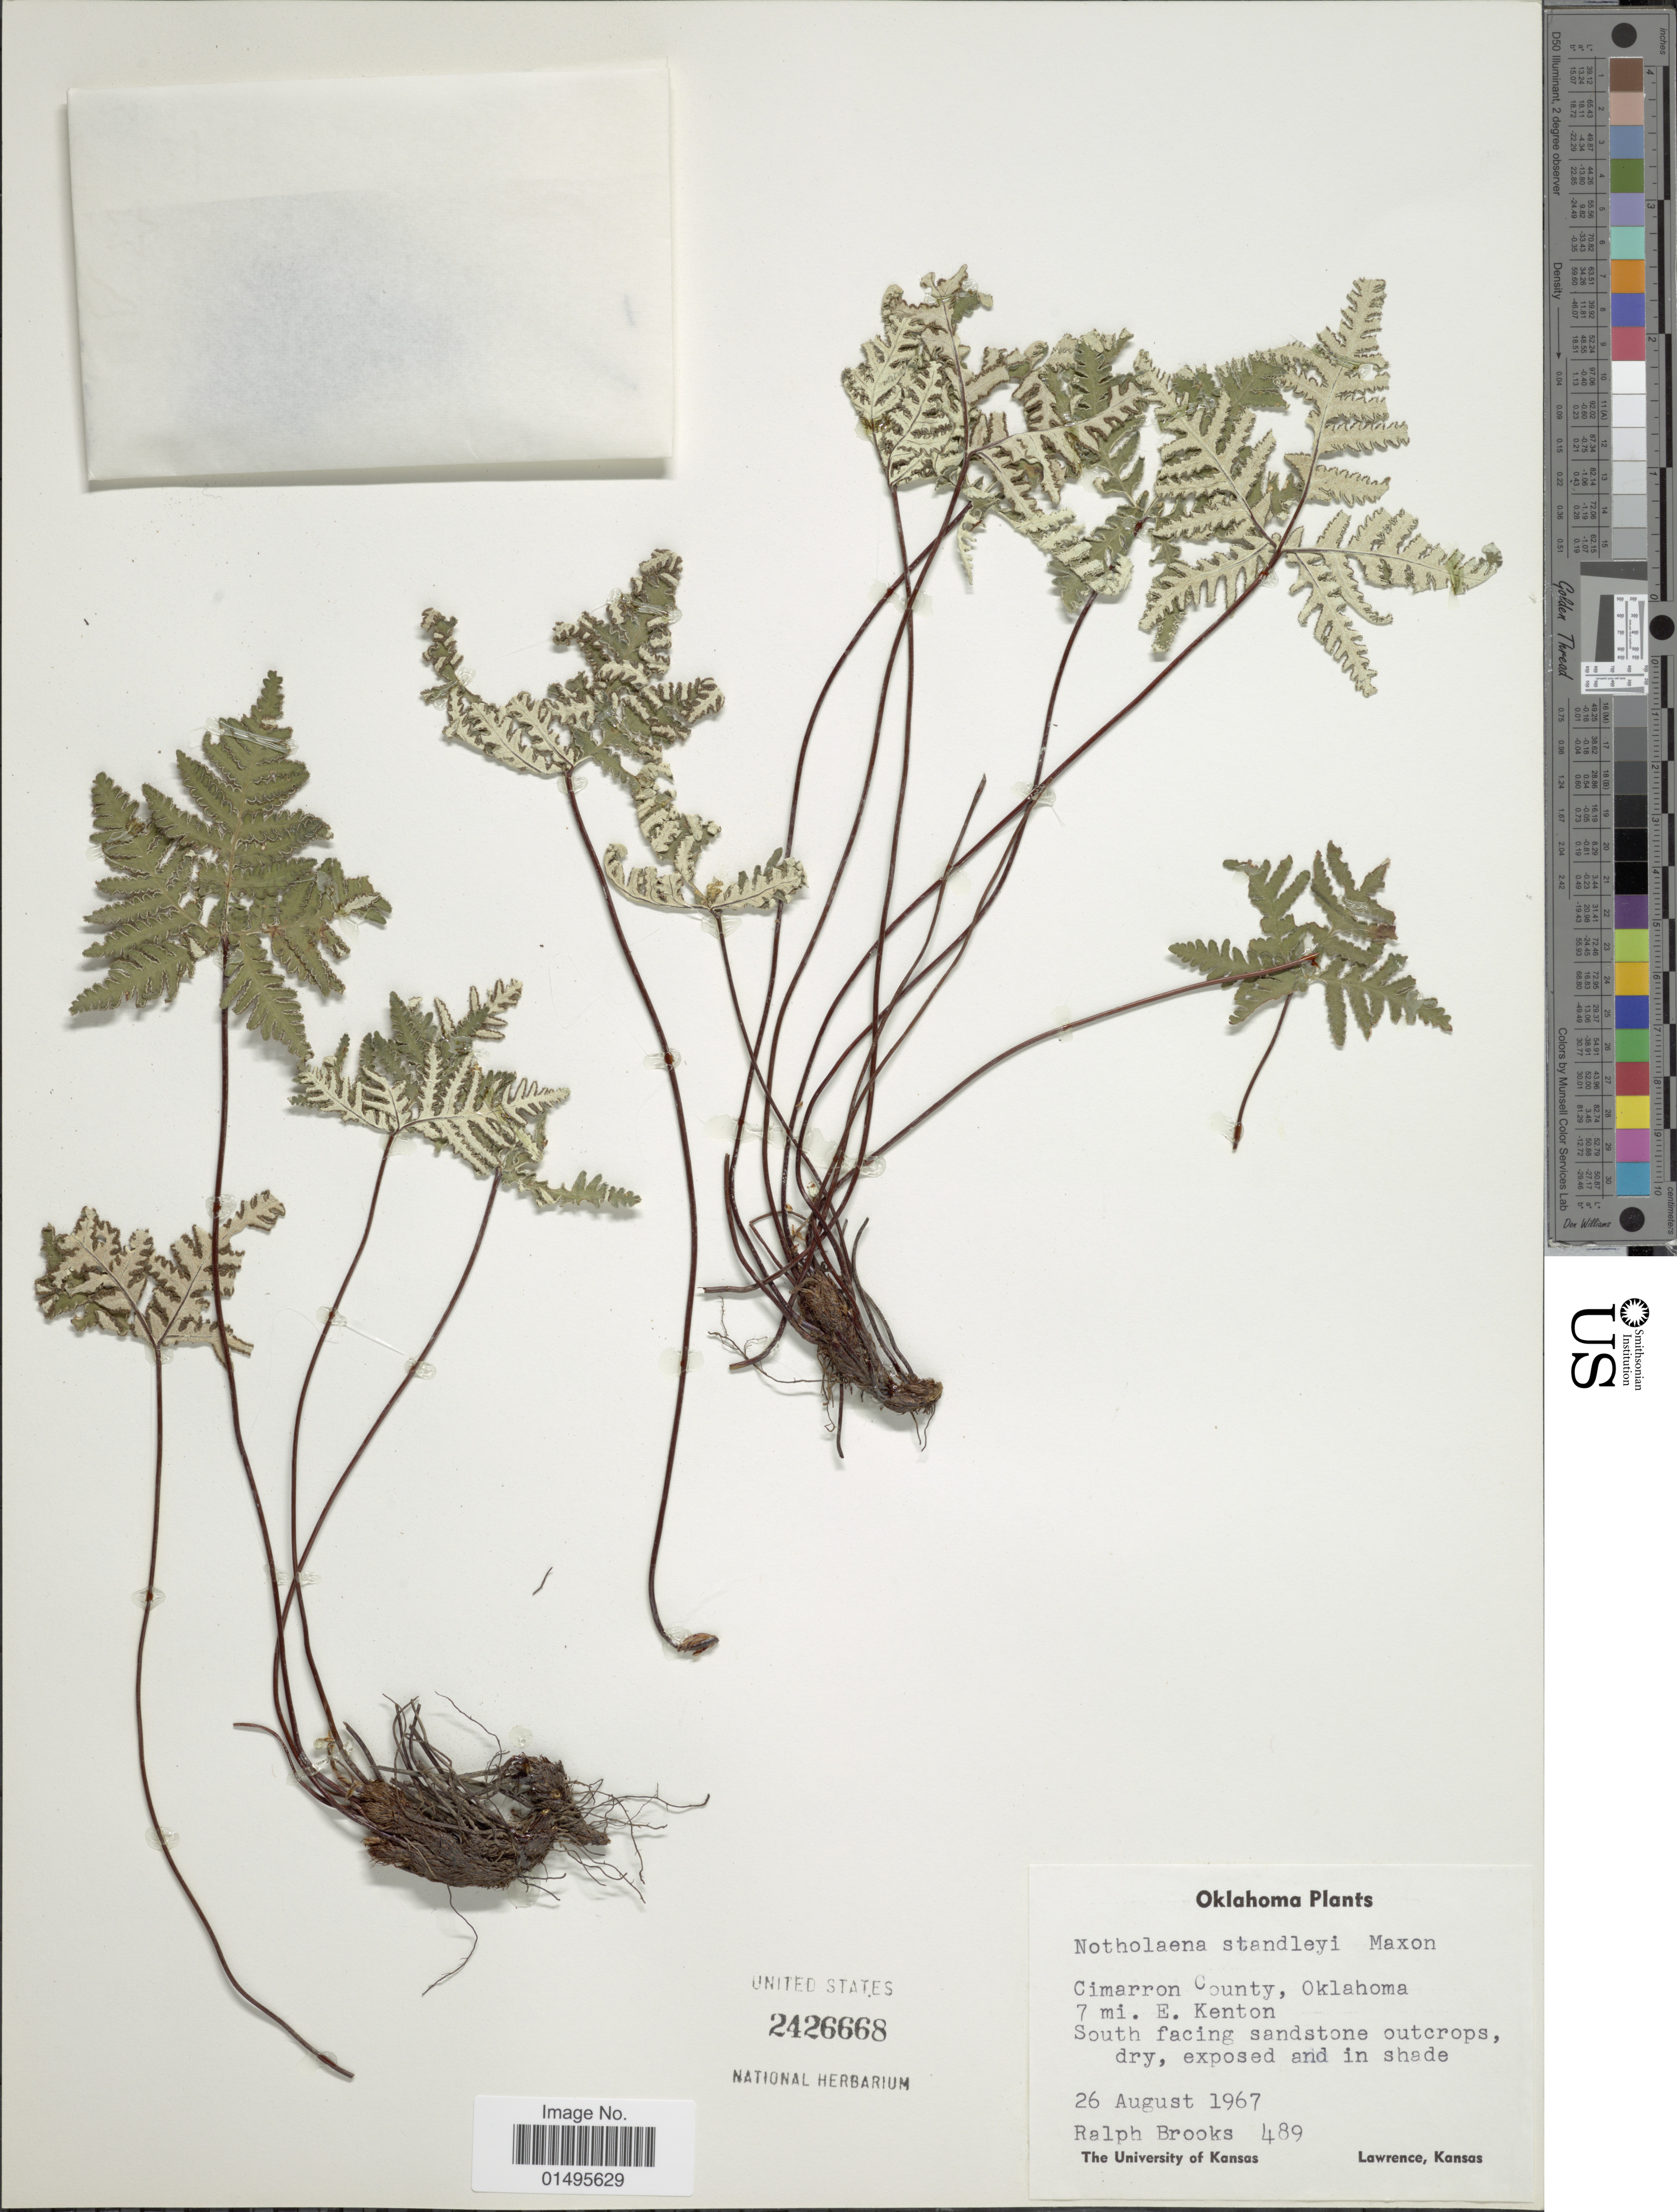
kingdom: Plantae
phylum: Tracheophyta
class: Polypodiopsida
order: Polypodiales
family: Pteridaceae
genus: Notholaena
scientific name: Notholaena standleyi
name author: Maxon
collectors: R. E. Brooks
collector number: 489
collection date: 1967-08-26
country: United States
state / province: Oklahoma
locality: Cimarron County, 7 mi. E. Kenton, South facing sandstone outcrops, dry, exposed and in shade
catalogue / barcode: US 2426668